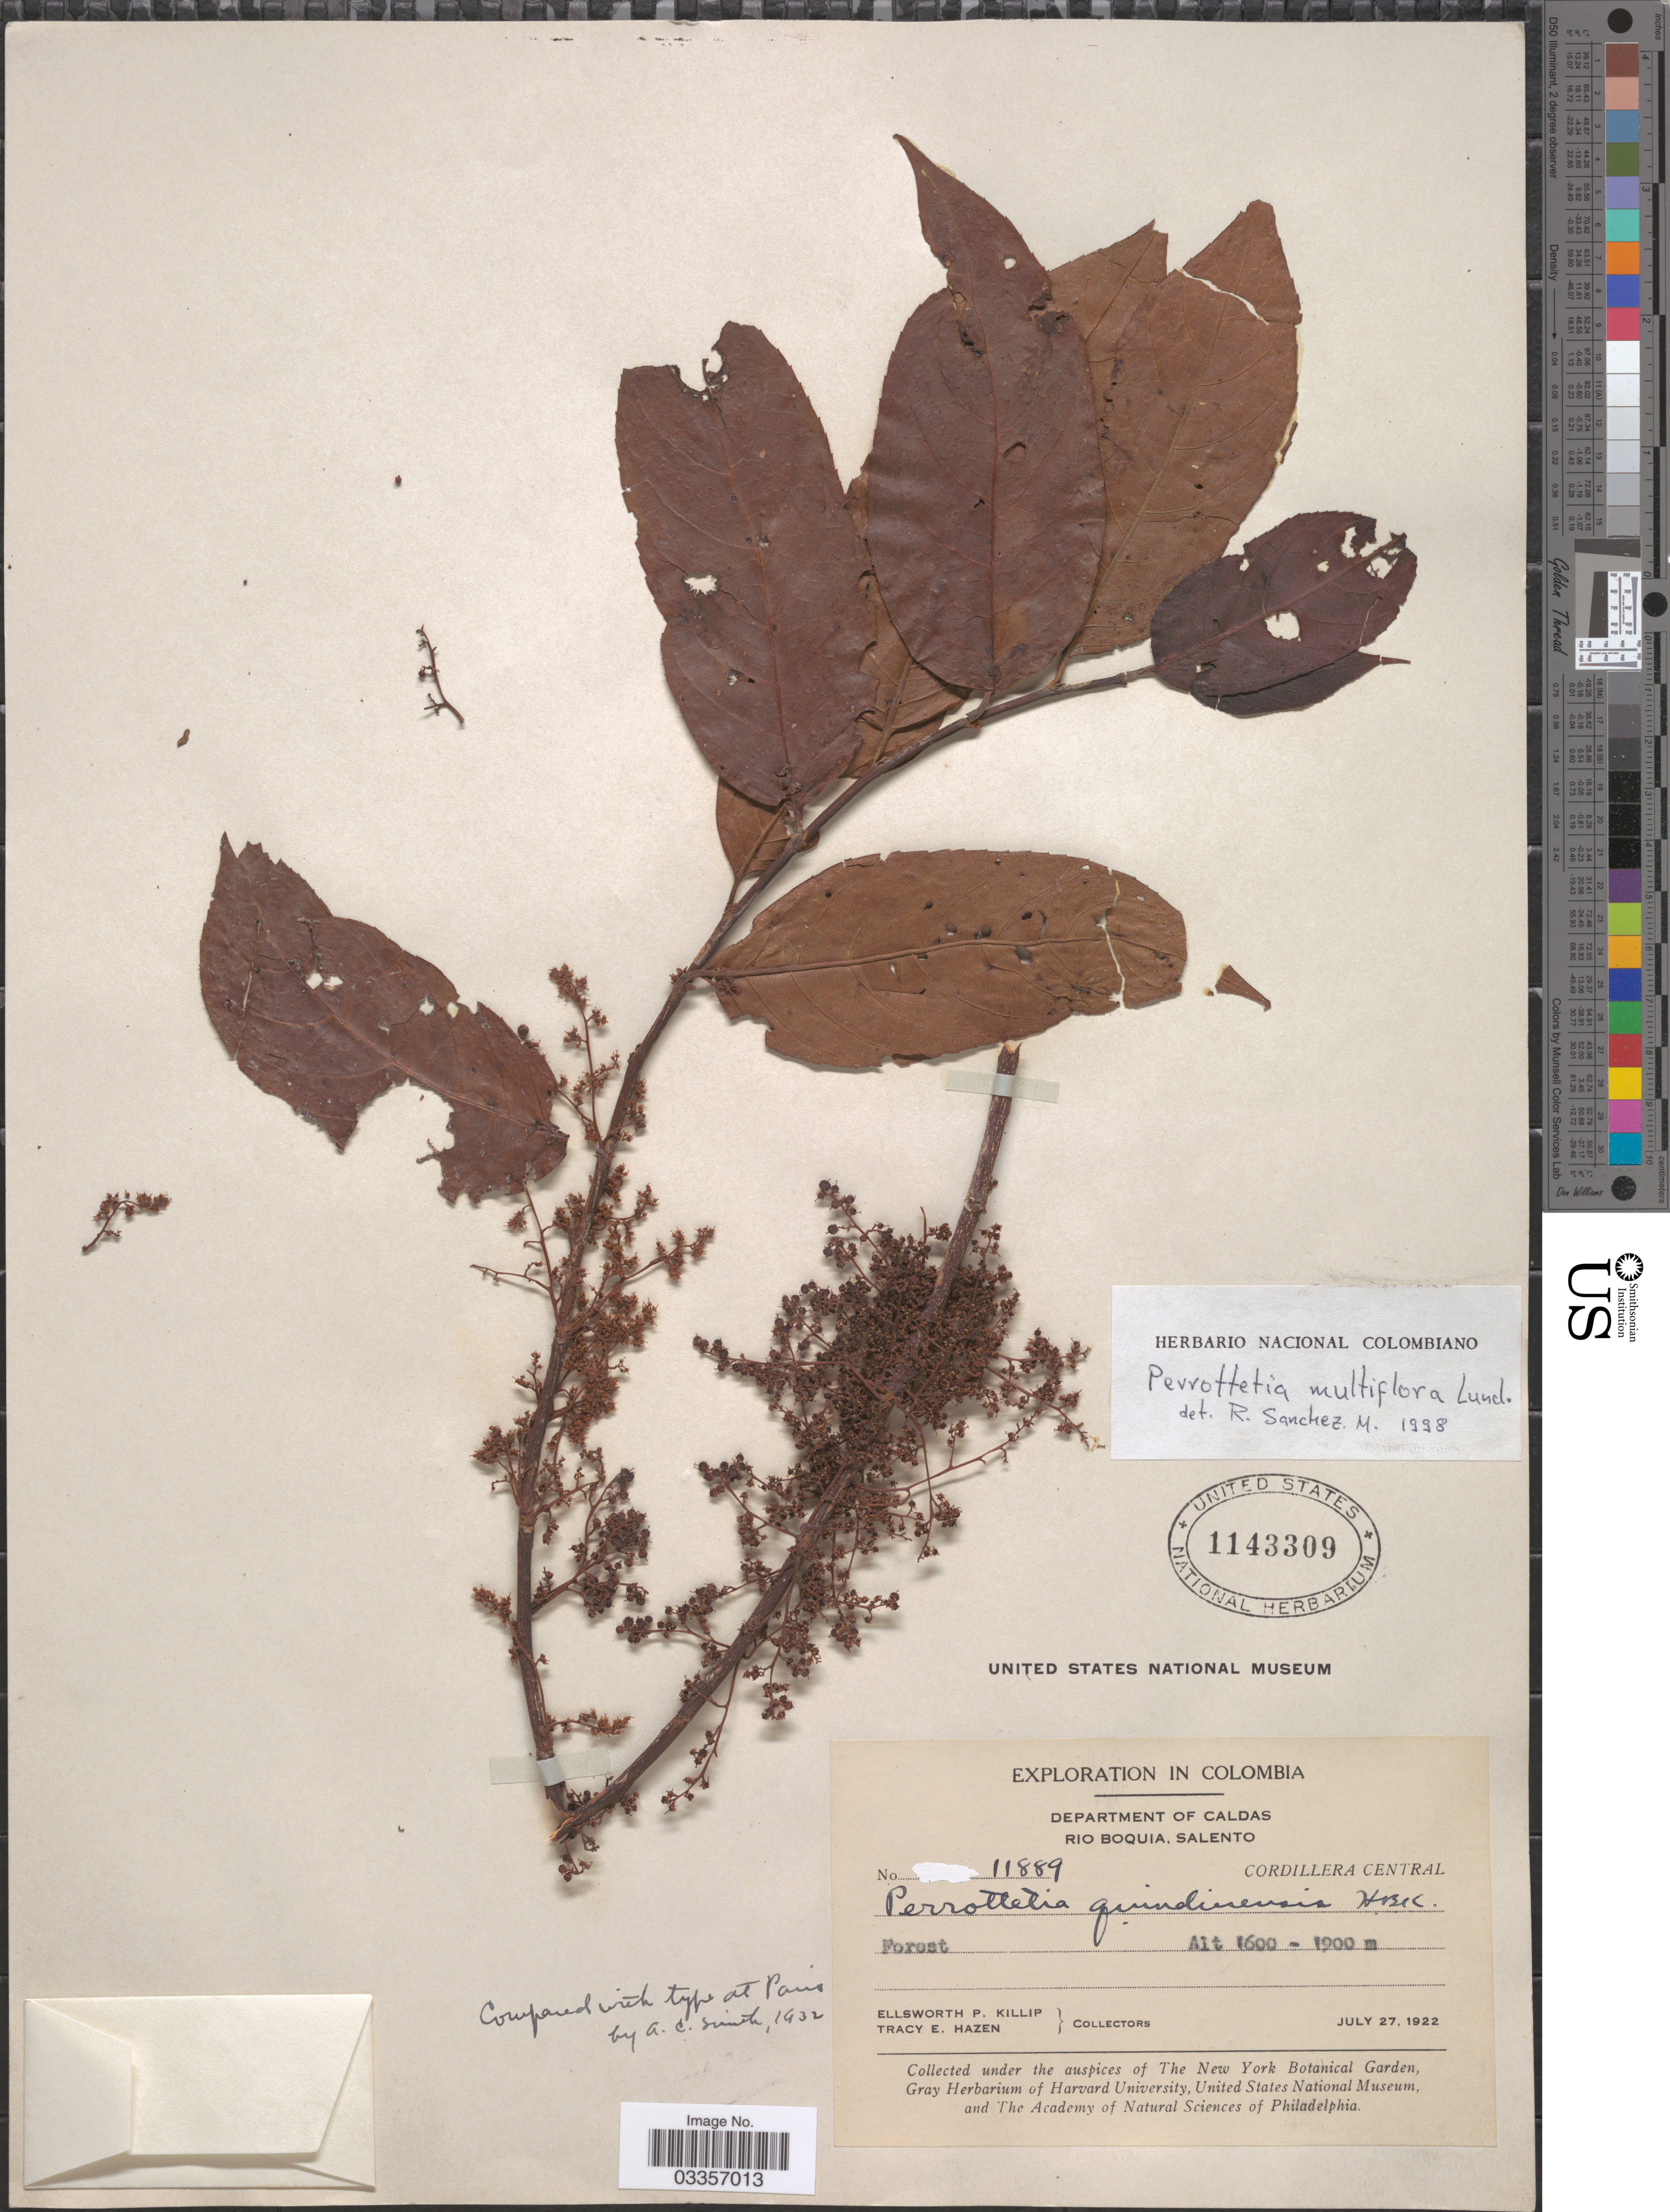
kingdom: Plantae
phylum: Tracheophyta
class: Magnoliopsida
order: Huerteales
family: Dipentodontaceae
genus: Perrottetia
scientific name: Perrottetia multiflora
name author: Lundell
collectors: E. P. Killip & T. E. Hazen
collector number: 11889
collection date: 1922-07-27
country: Colombia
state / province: Caldas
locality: Department of Caldas. Rio Boquia, Salento. Cordillera Central.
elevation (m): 1600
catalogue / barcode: US 1143309